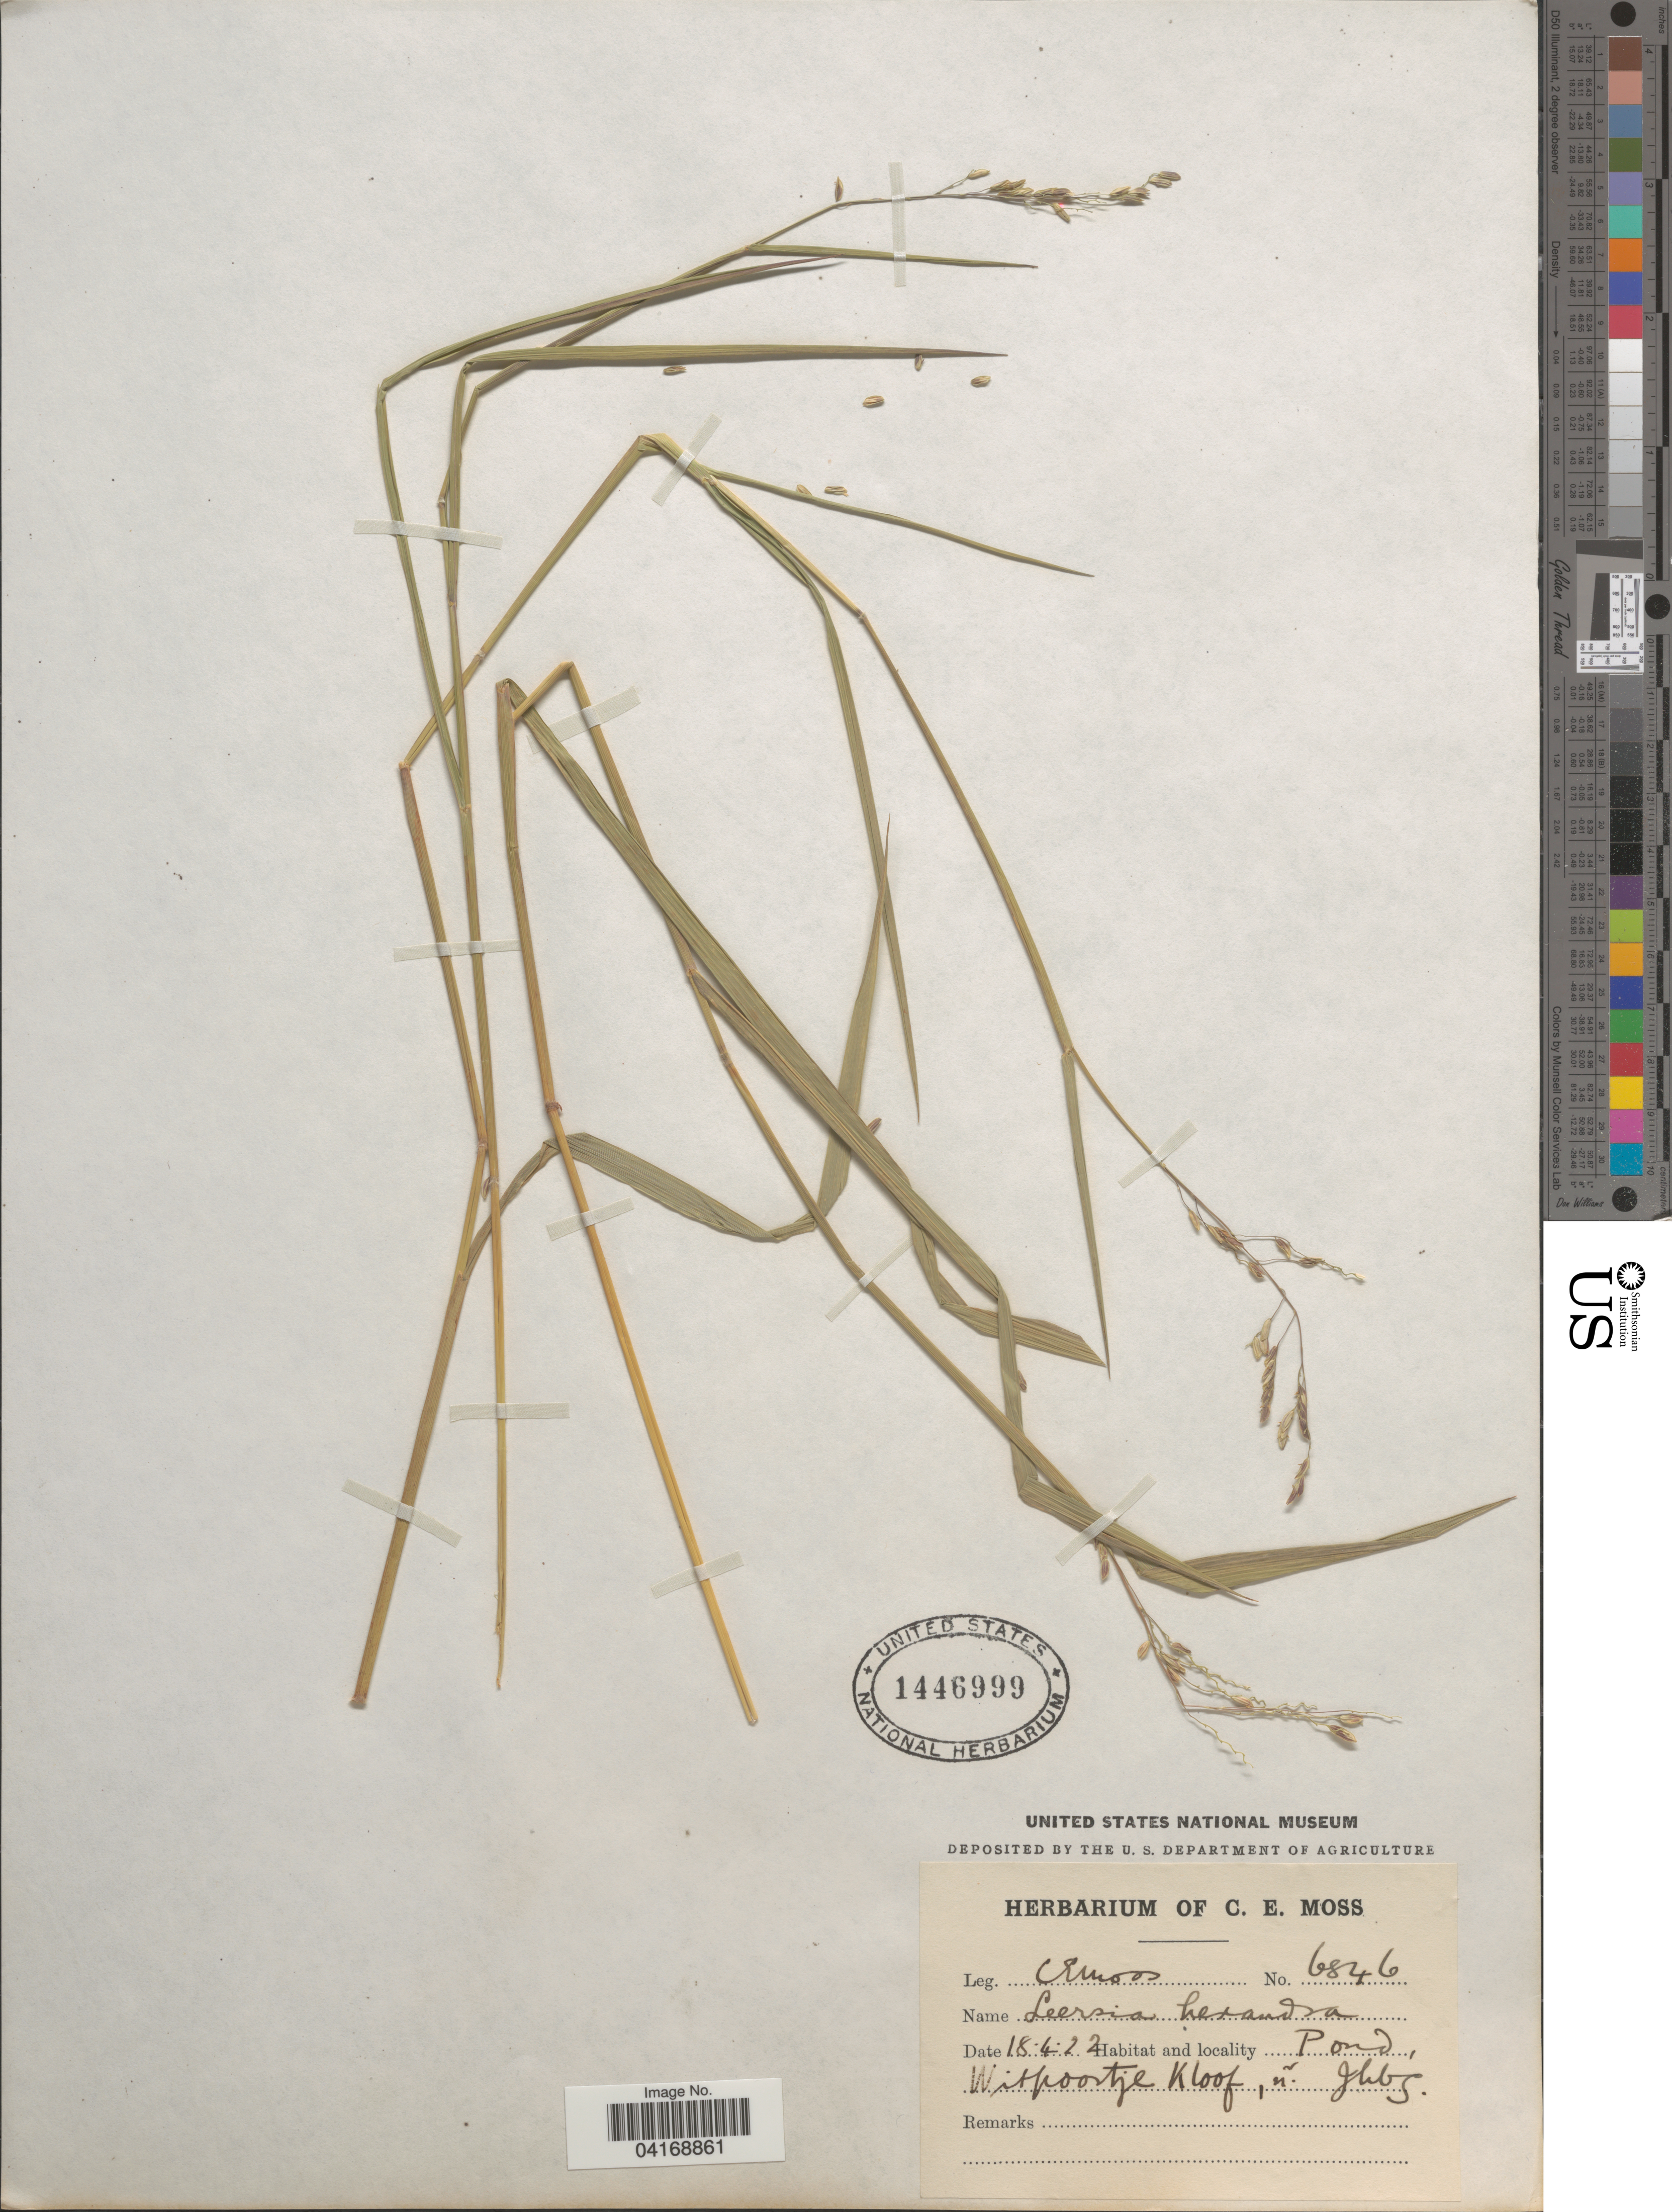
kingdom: Plantae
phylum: Tracheophyta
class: Liliopsida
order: Poales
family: Poaceae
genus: Leersia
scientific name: Leersia hexandra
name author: Sw.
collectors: C. E. Moss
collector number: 6846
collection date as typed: Transcribed d/m/y: 18/4/22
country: South Africa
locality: Pond, Witpootje Kloof, nr. Jhbg.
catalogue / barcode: US 1446999